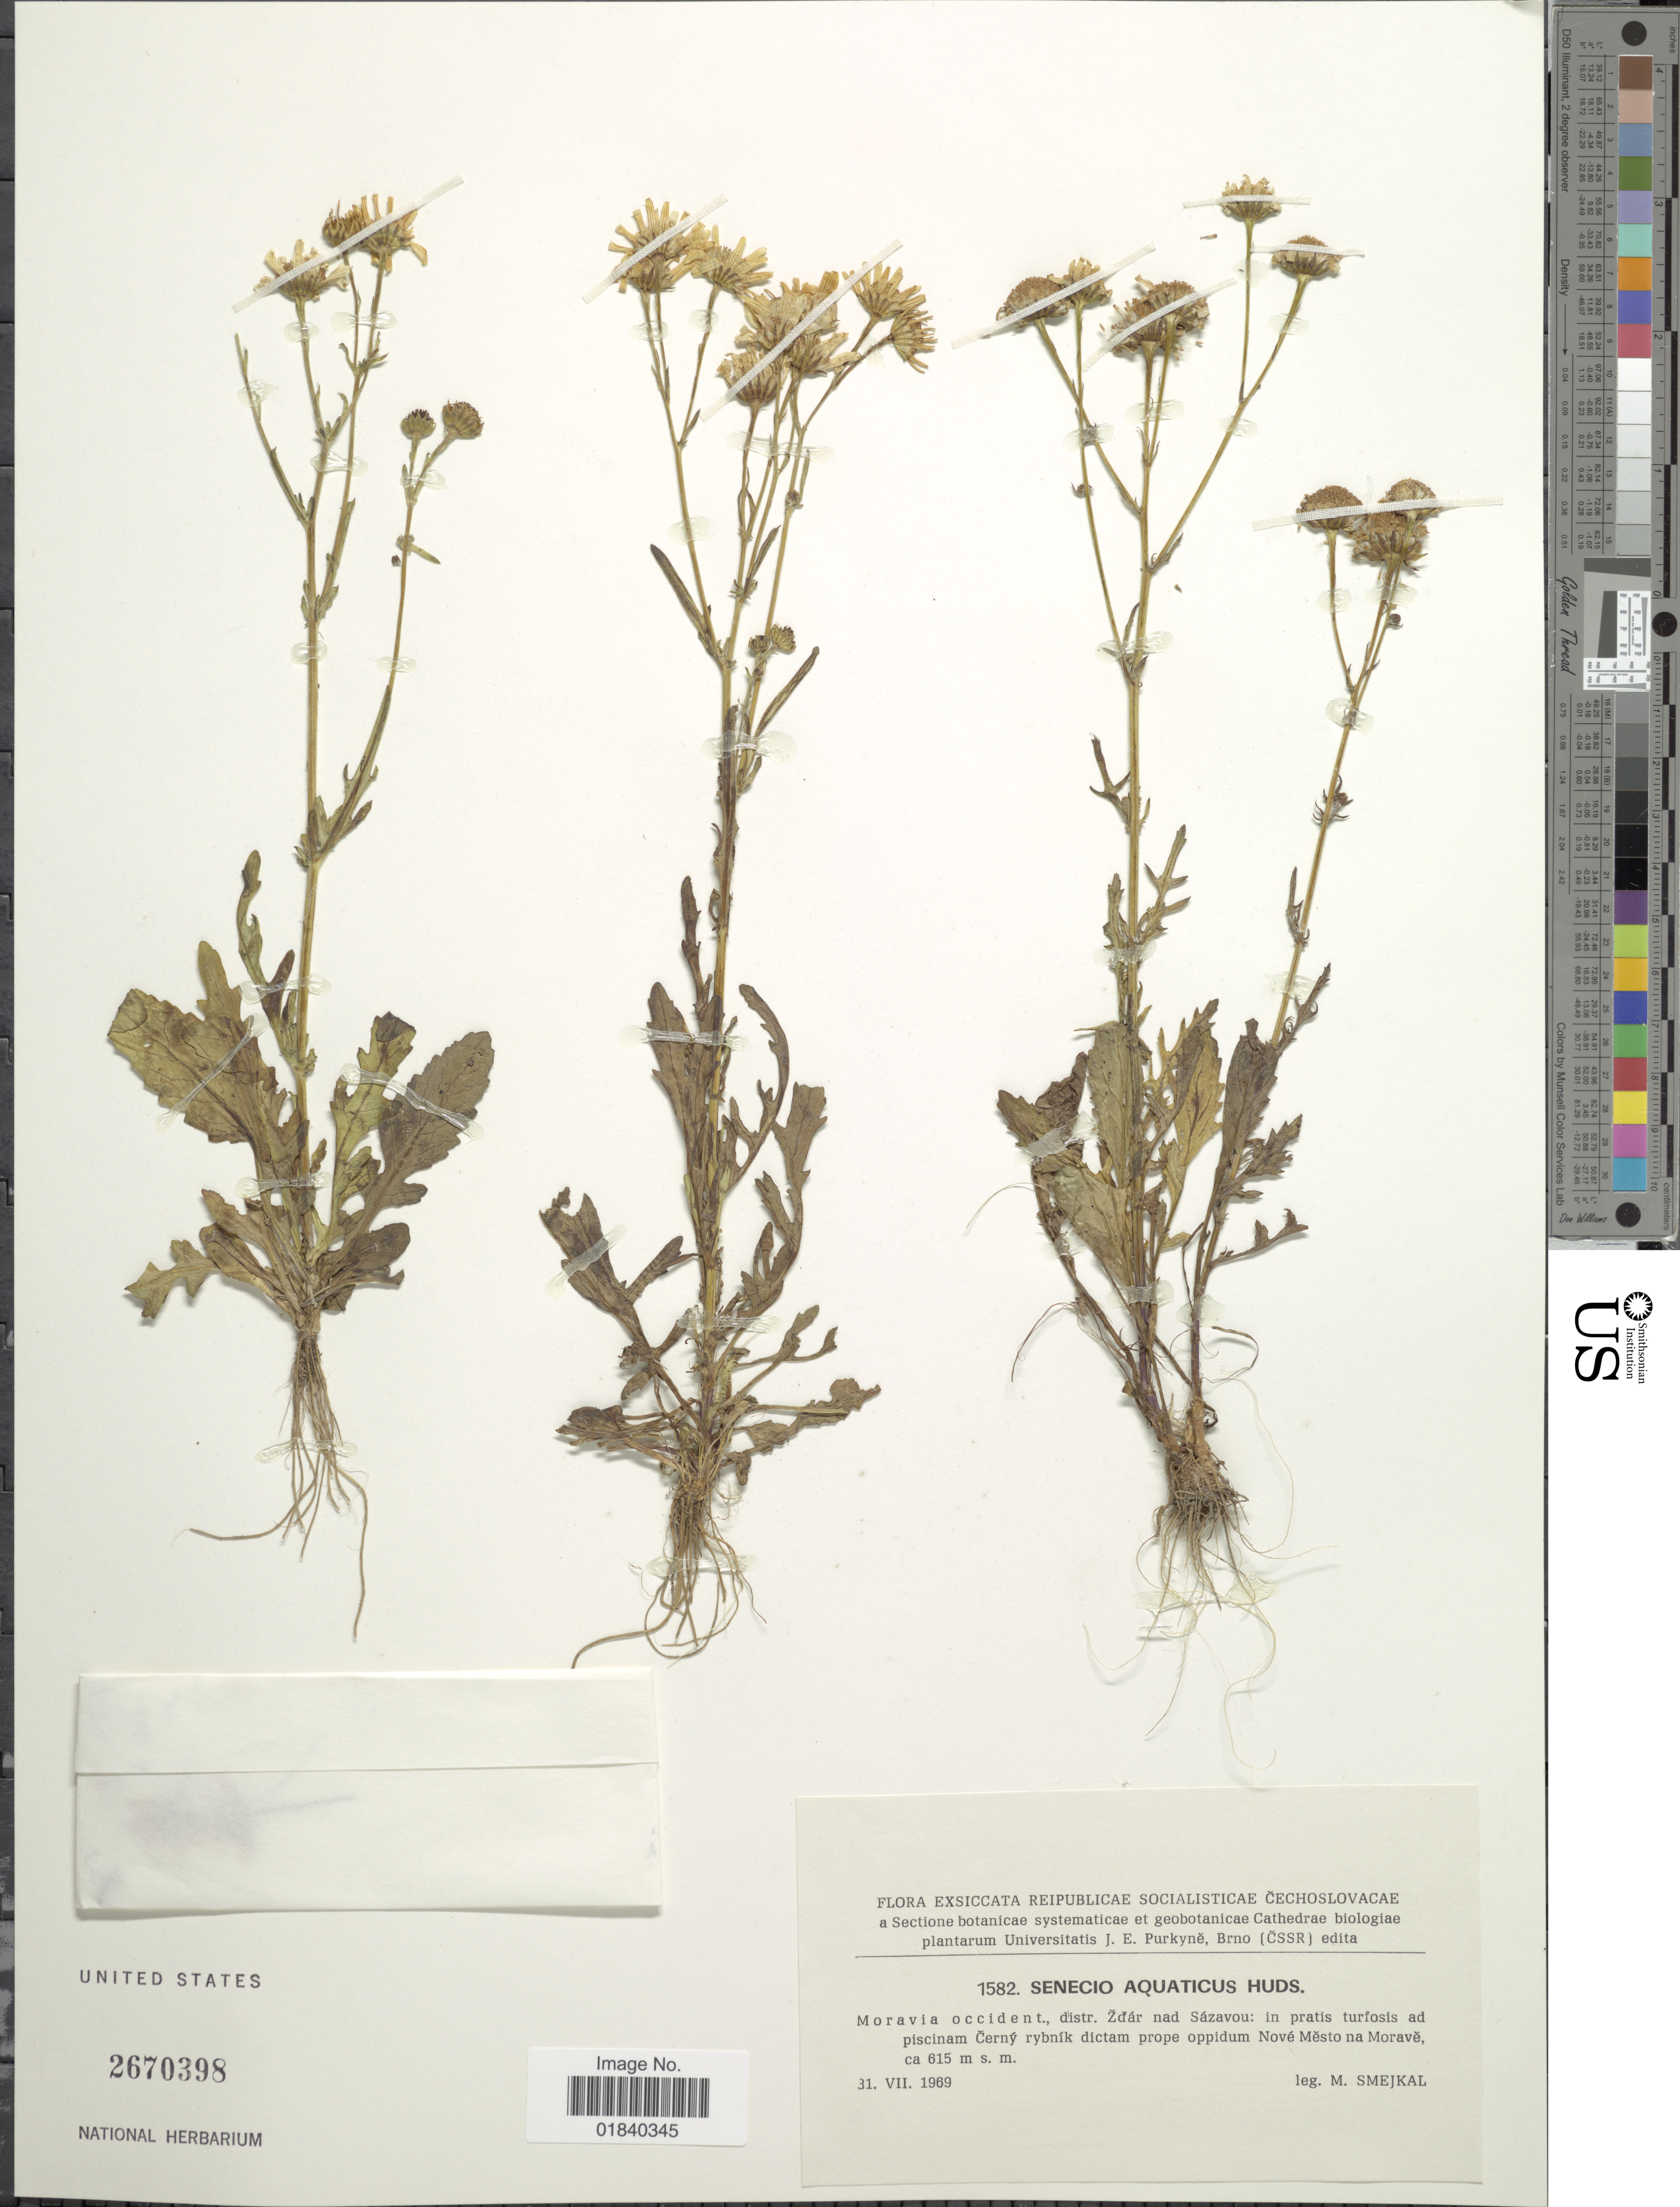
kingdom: Plantae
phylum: Tracheophyta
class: Magnoliopsida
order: Asterales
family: Asteraceae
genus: Senecio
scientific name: Senecio aquaticus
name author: Huds.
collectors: Smejkal, M.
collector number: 1582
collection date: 1969-07-31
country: Czechia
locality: Moravia occident, distr. Zdar nas Sazavou: in pratos turtois as piscinam Cerny rubnik dictam prope oppidum Nove Mesto na Morave.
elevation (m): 615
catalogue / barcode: US 2670398